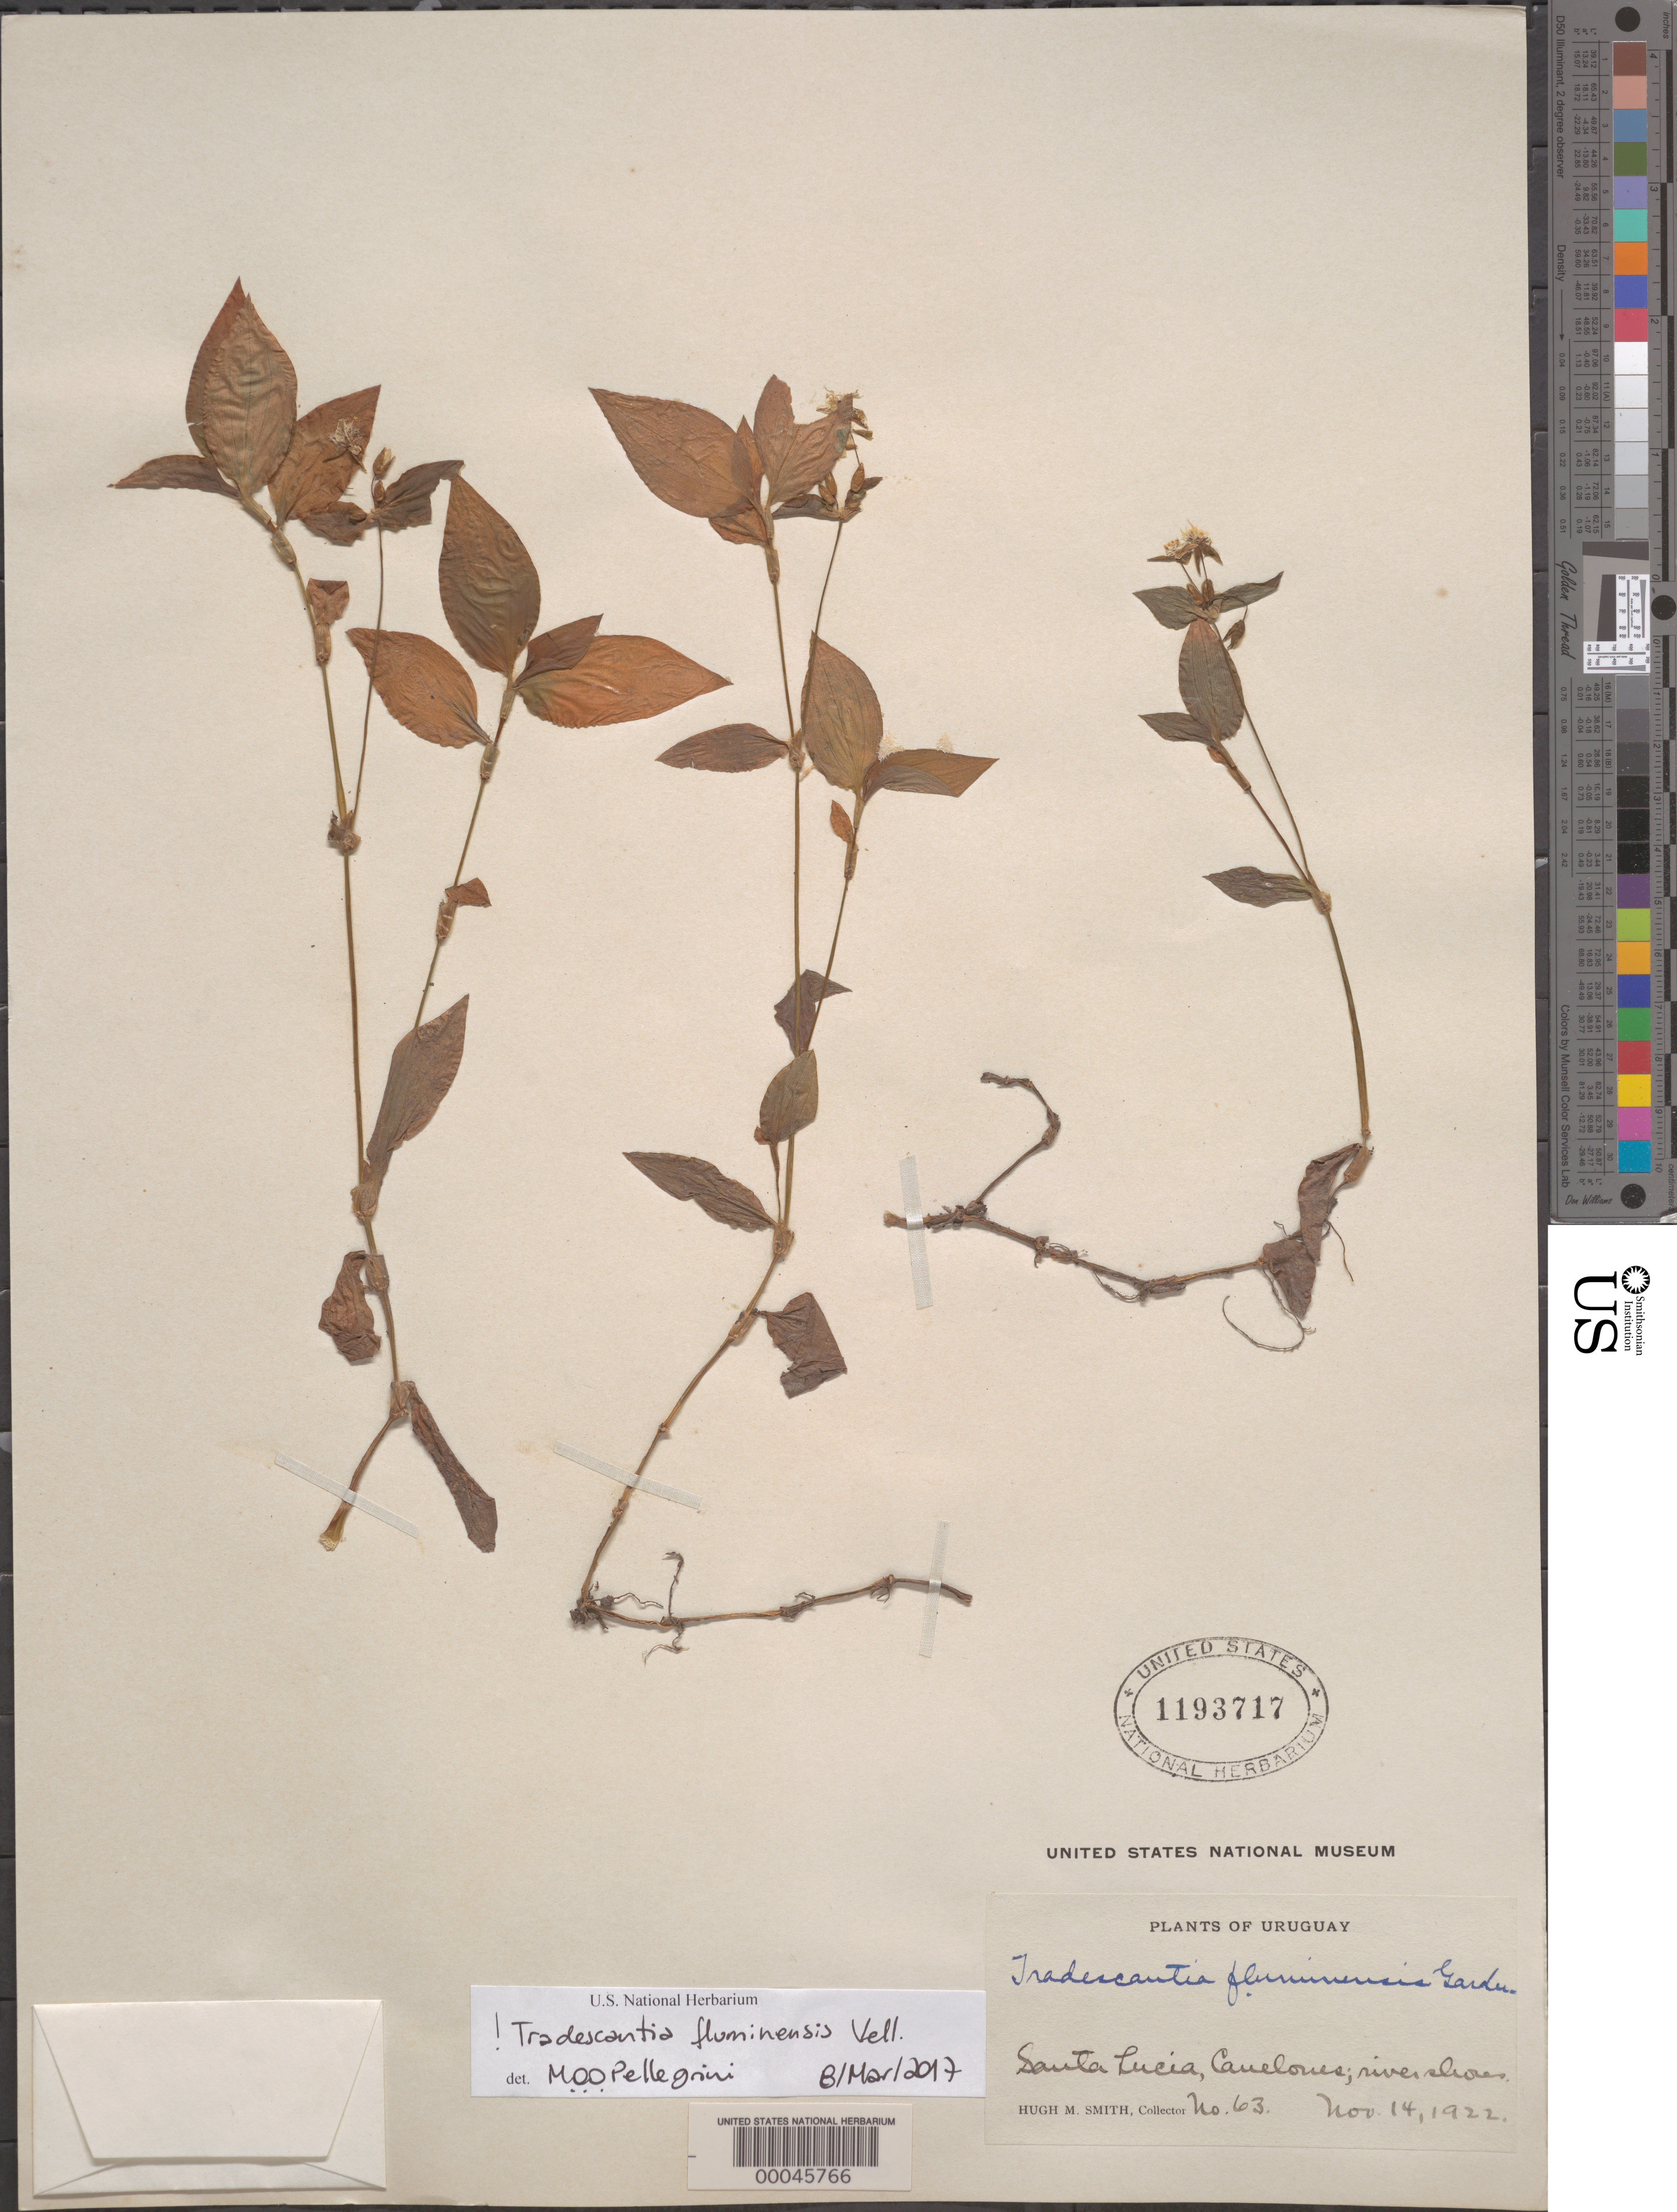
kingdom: Plantae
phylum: Tracheophyta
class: Liliopsida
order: Commelinales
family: Commelinaceae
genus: Tradescantia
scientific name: Tradescantia fluminensis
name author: Vell.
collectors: H. M. Smith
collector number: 63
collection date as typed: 14 Nov 1922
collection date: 1922-11-14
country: Uruguay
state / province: Canelones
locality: Santa lucia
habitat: Riverbank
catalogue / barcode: US 1193717